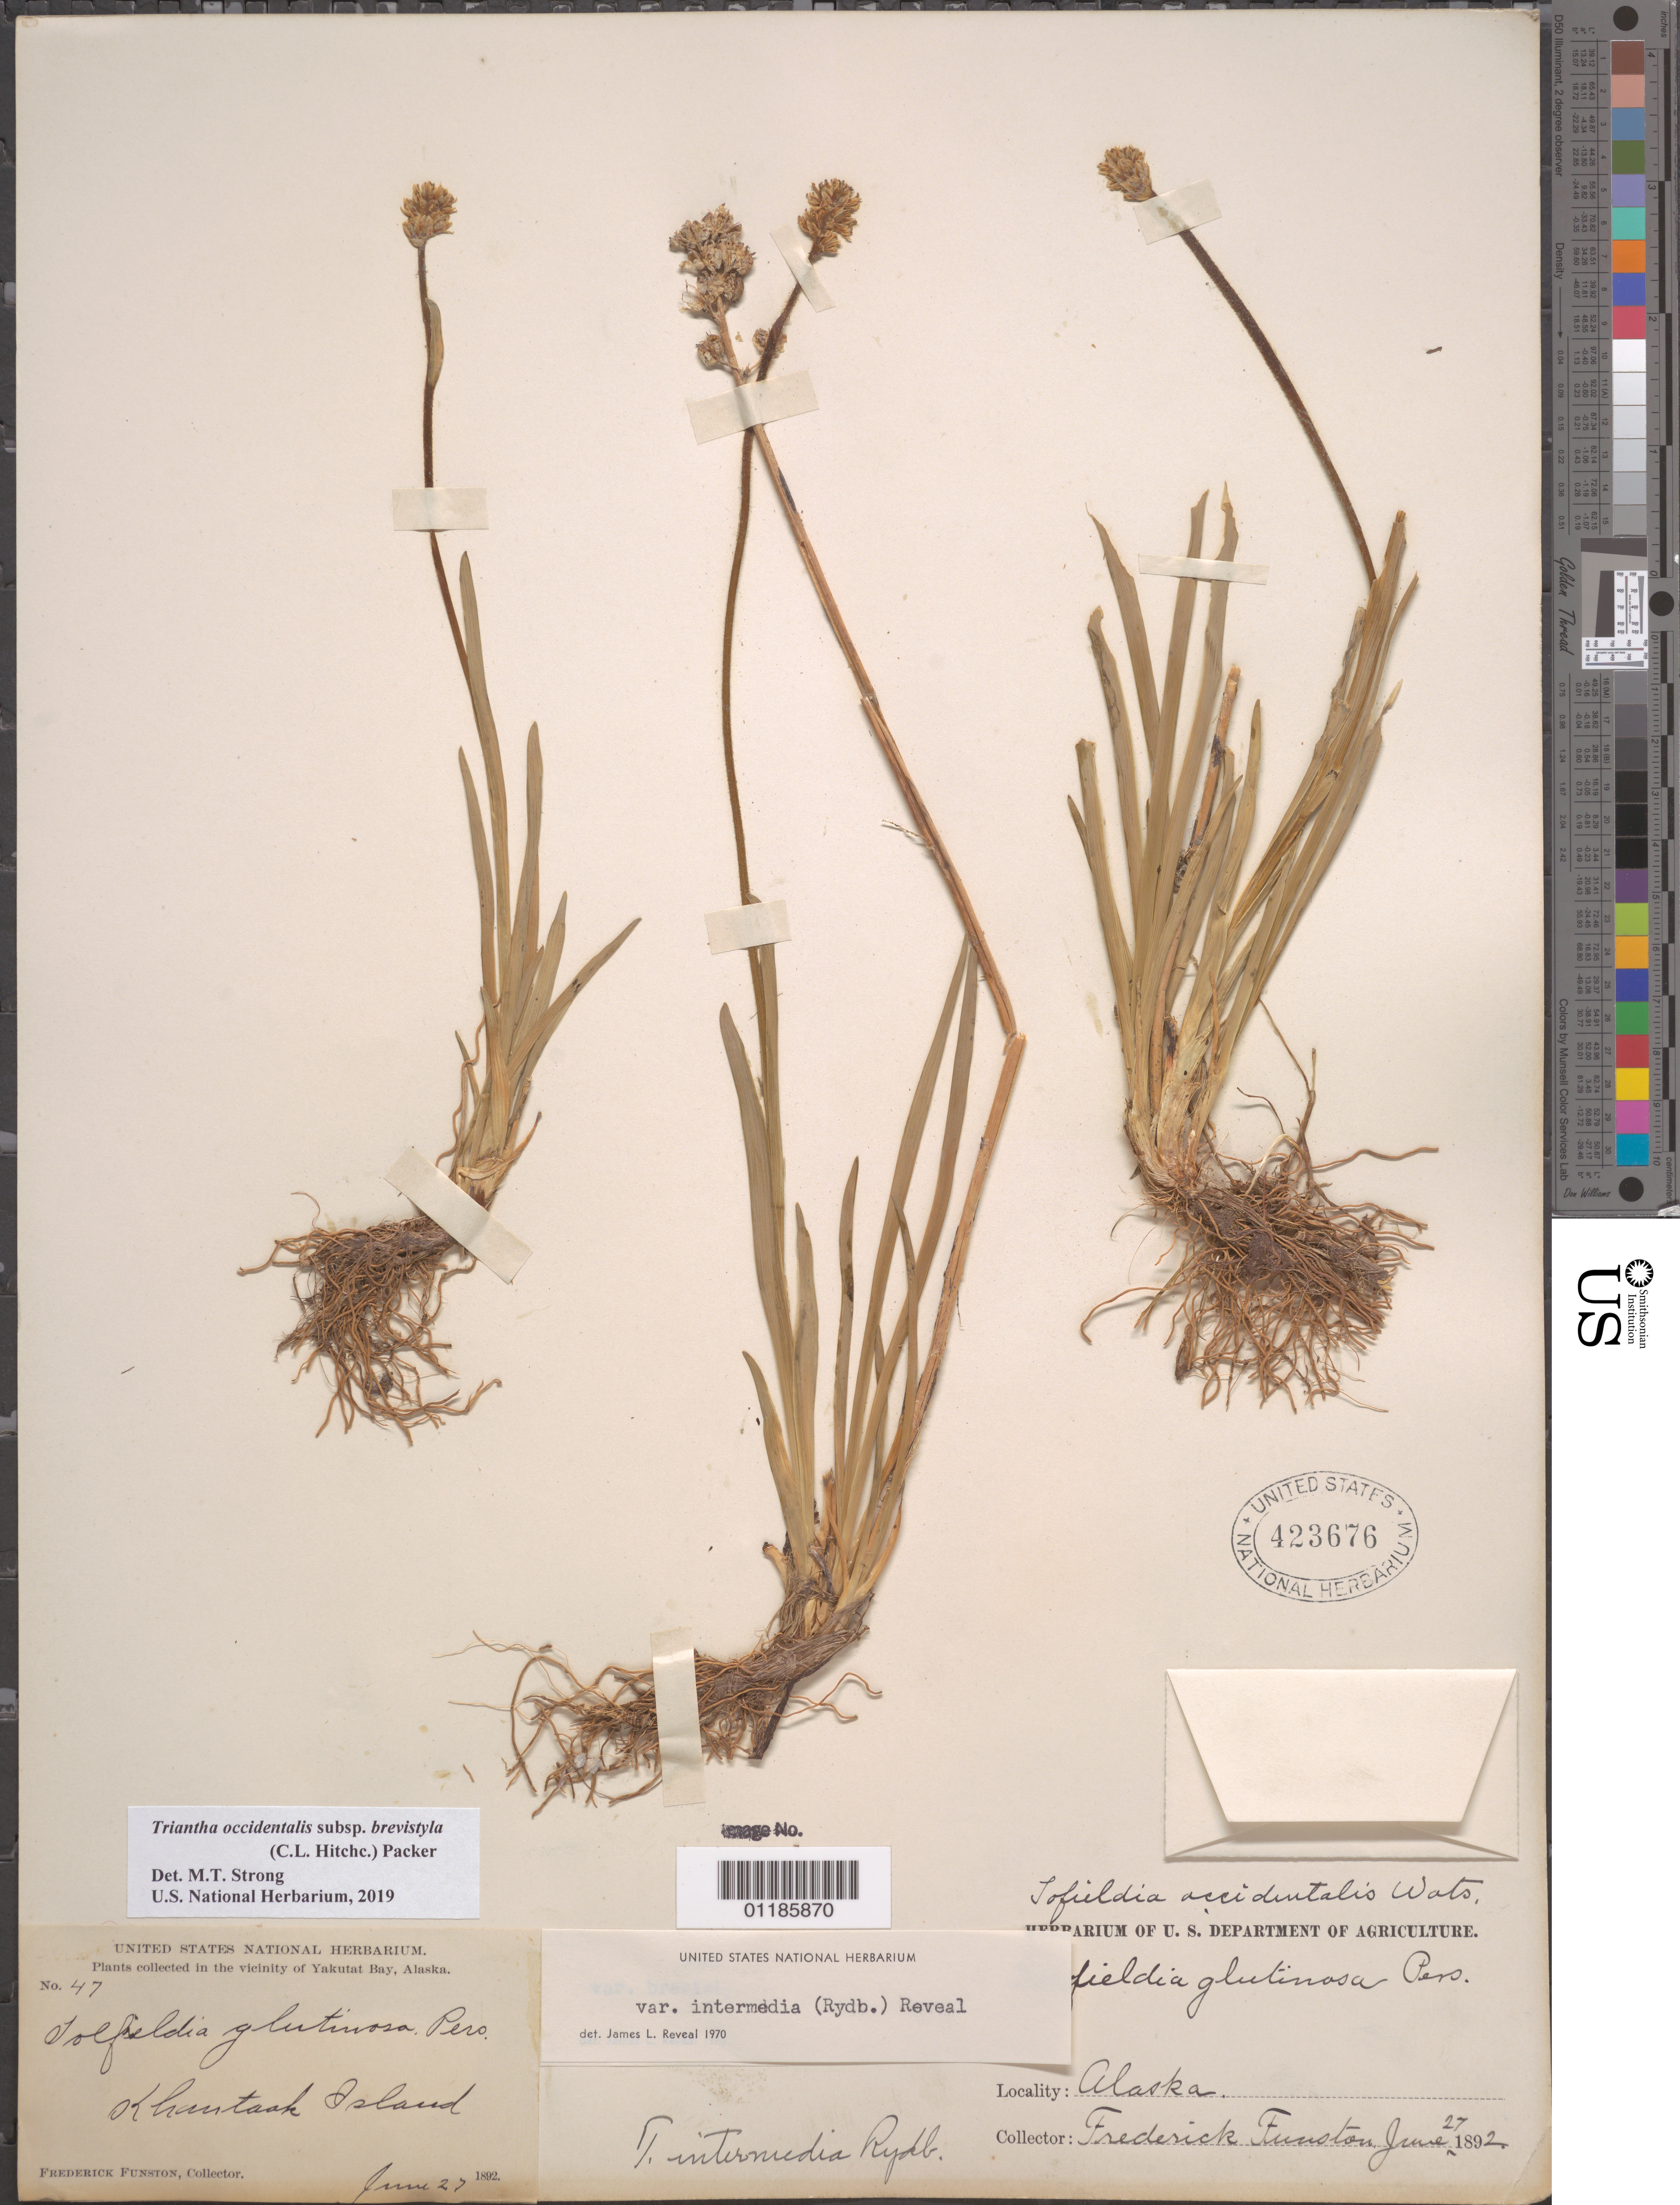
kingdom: Plantae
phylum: Tracheophyta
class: Liliopsida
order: Alismatales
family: Tofieldiaceae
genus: Triantha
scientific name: Triantha occidentalis subsp. brevistyla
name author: (C.L. Hitchc.) Packer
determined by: Strong, Mark T., (BOT), Smithsonian Institution - National Museum of Natural History (UNITED STATES)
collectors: F. Funston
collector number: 47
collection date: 1892-06-27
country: United States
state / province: Alaska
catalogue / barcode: US 423676